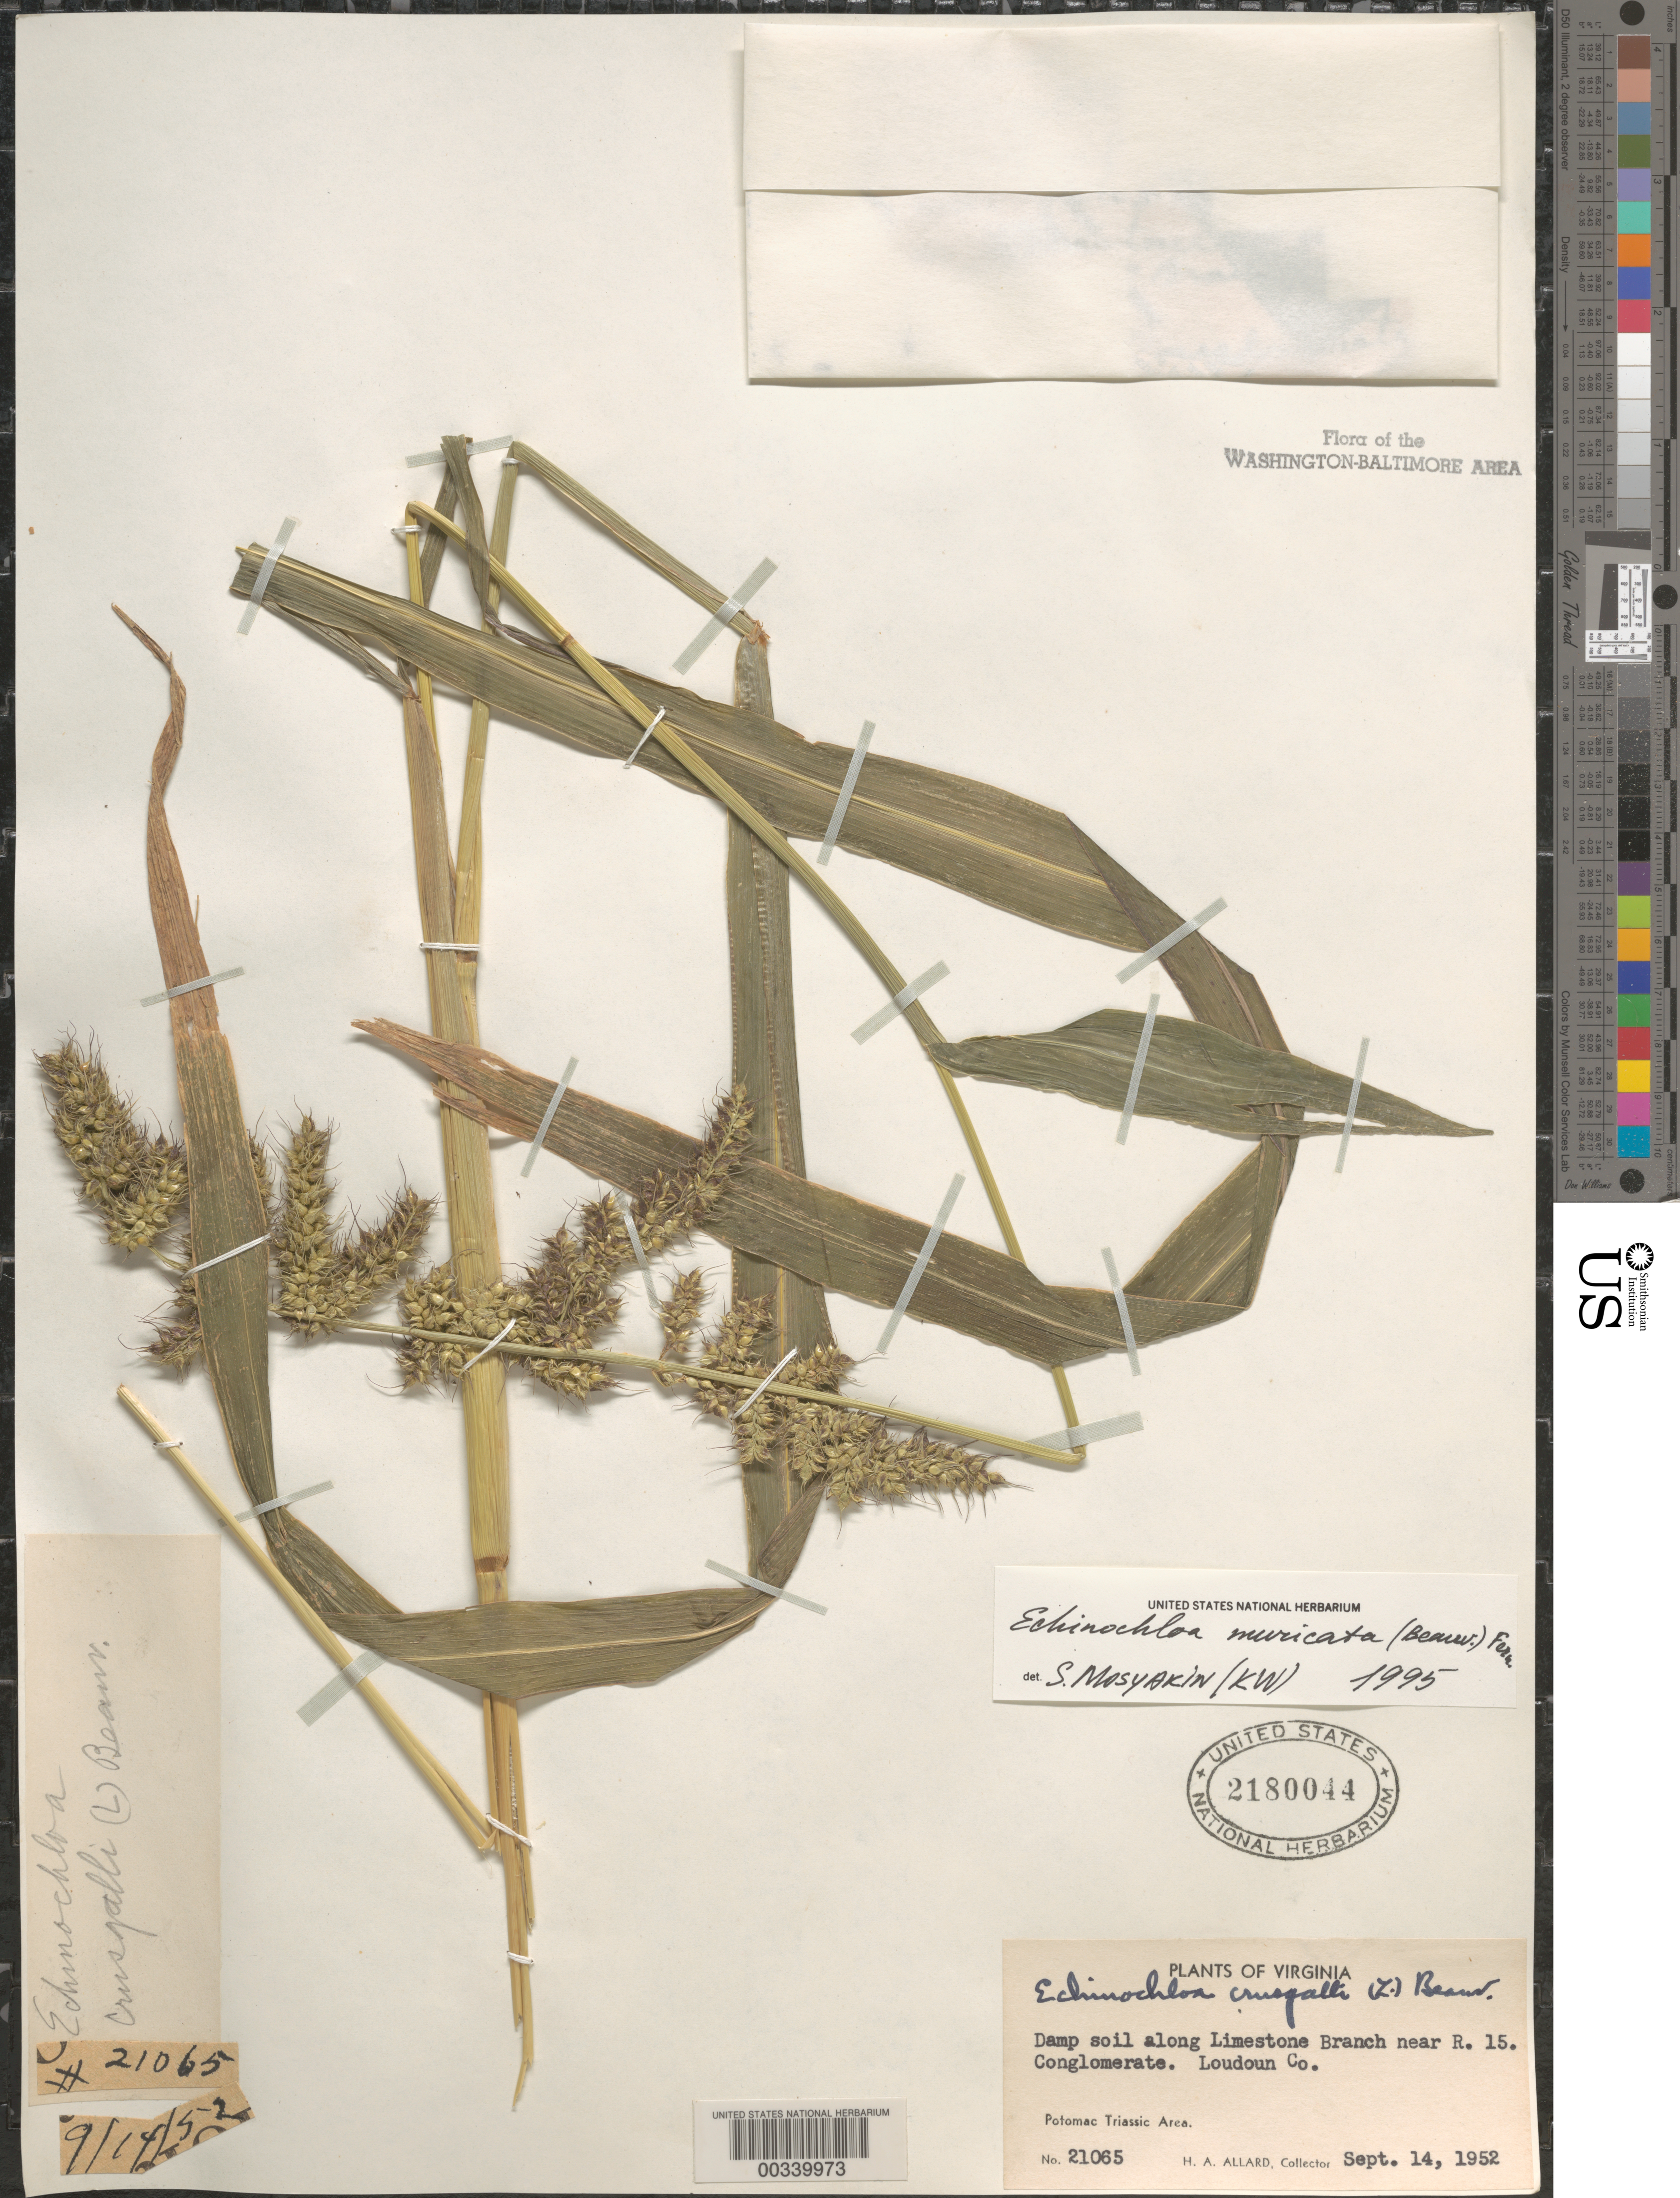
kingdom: Plantae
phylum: Tracheophyta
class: Liliopsida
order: Poales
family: Poaceae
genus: Echinochloa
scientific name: Echinochloa muricata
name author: (P. Beauv.) Fernald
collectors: H. A. Allard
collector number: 21065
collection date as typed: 14 Sep 1952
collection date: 1952-09-14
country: United States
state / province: Virginia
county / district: Loudoun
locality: Limestone Branch, Route 15 vicinity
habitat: Damp soil along limestone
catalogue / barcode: US 2180044